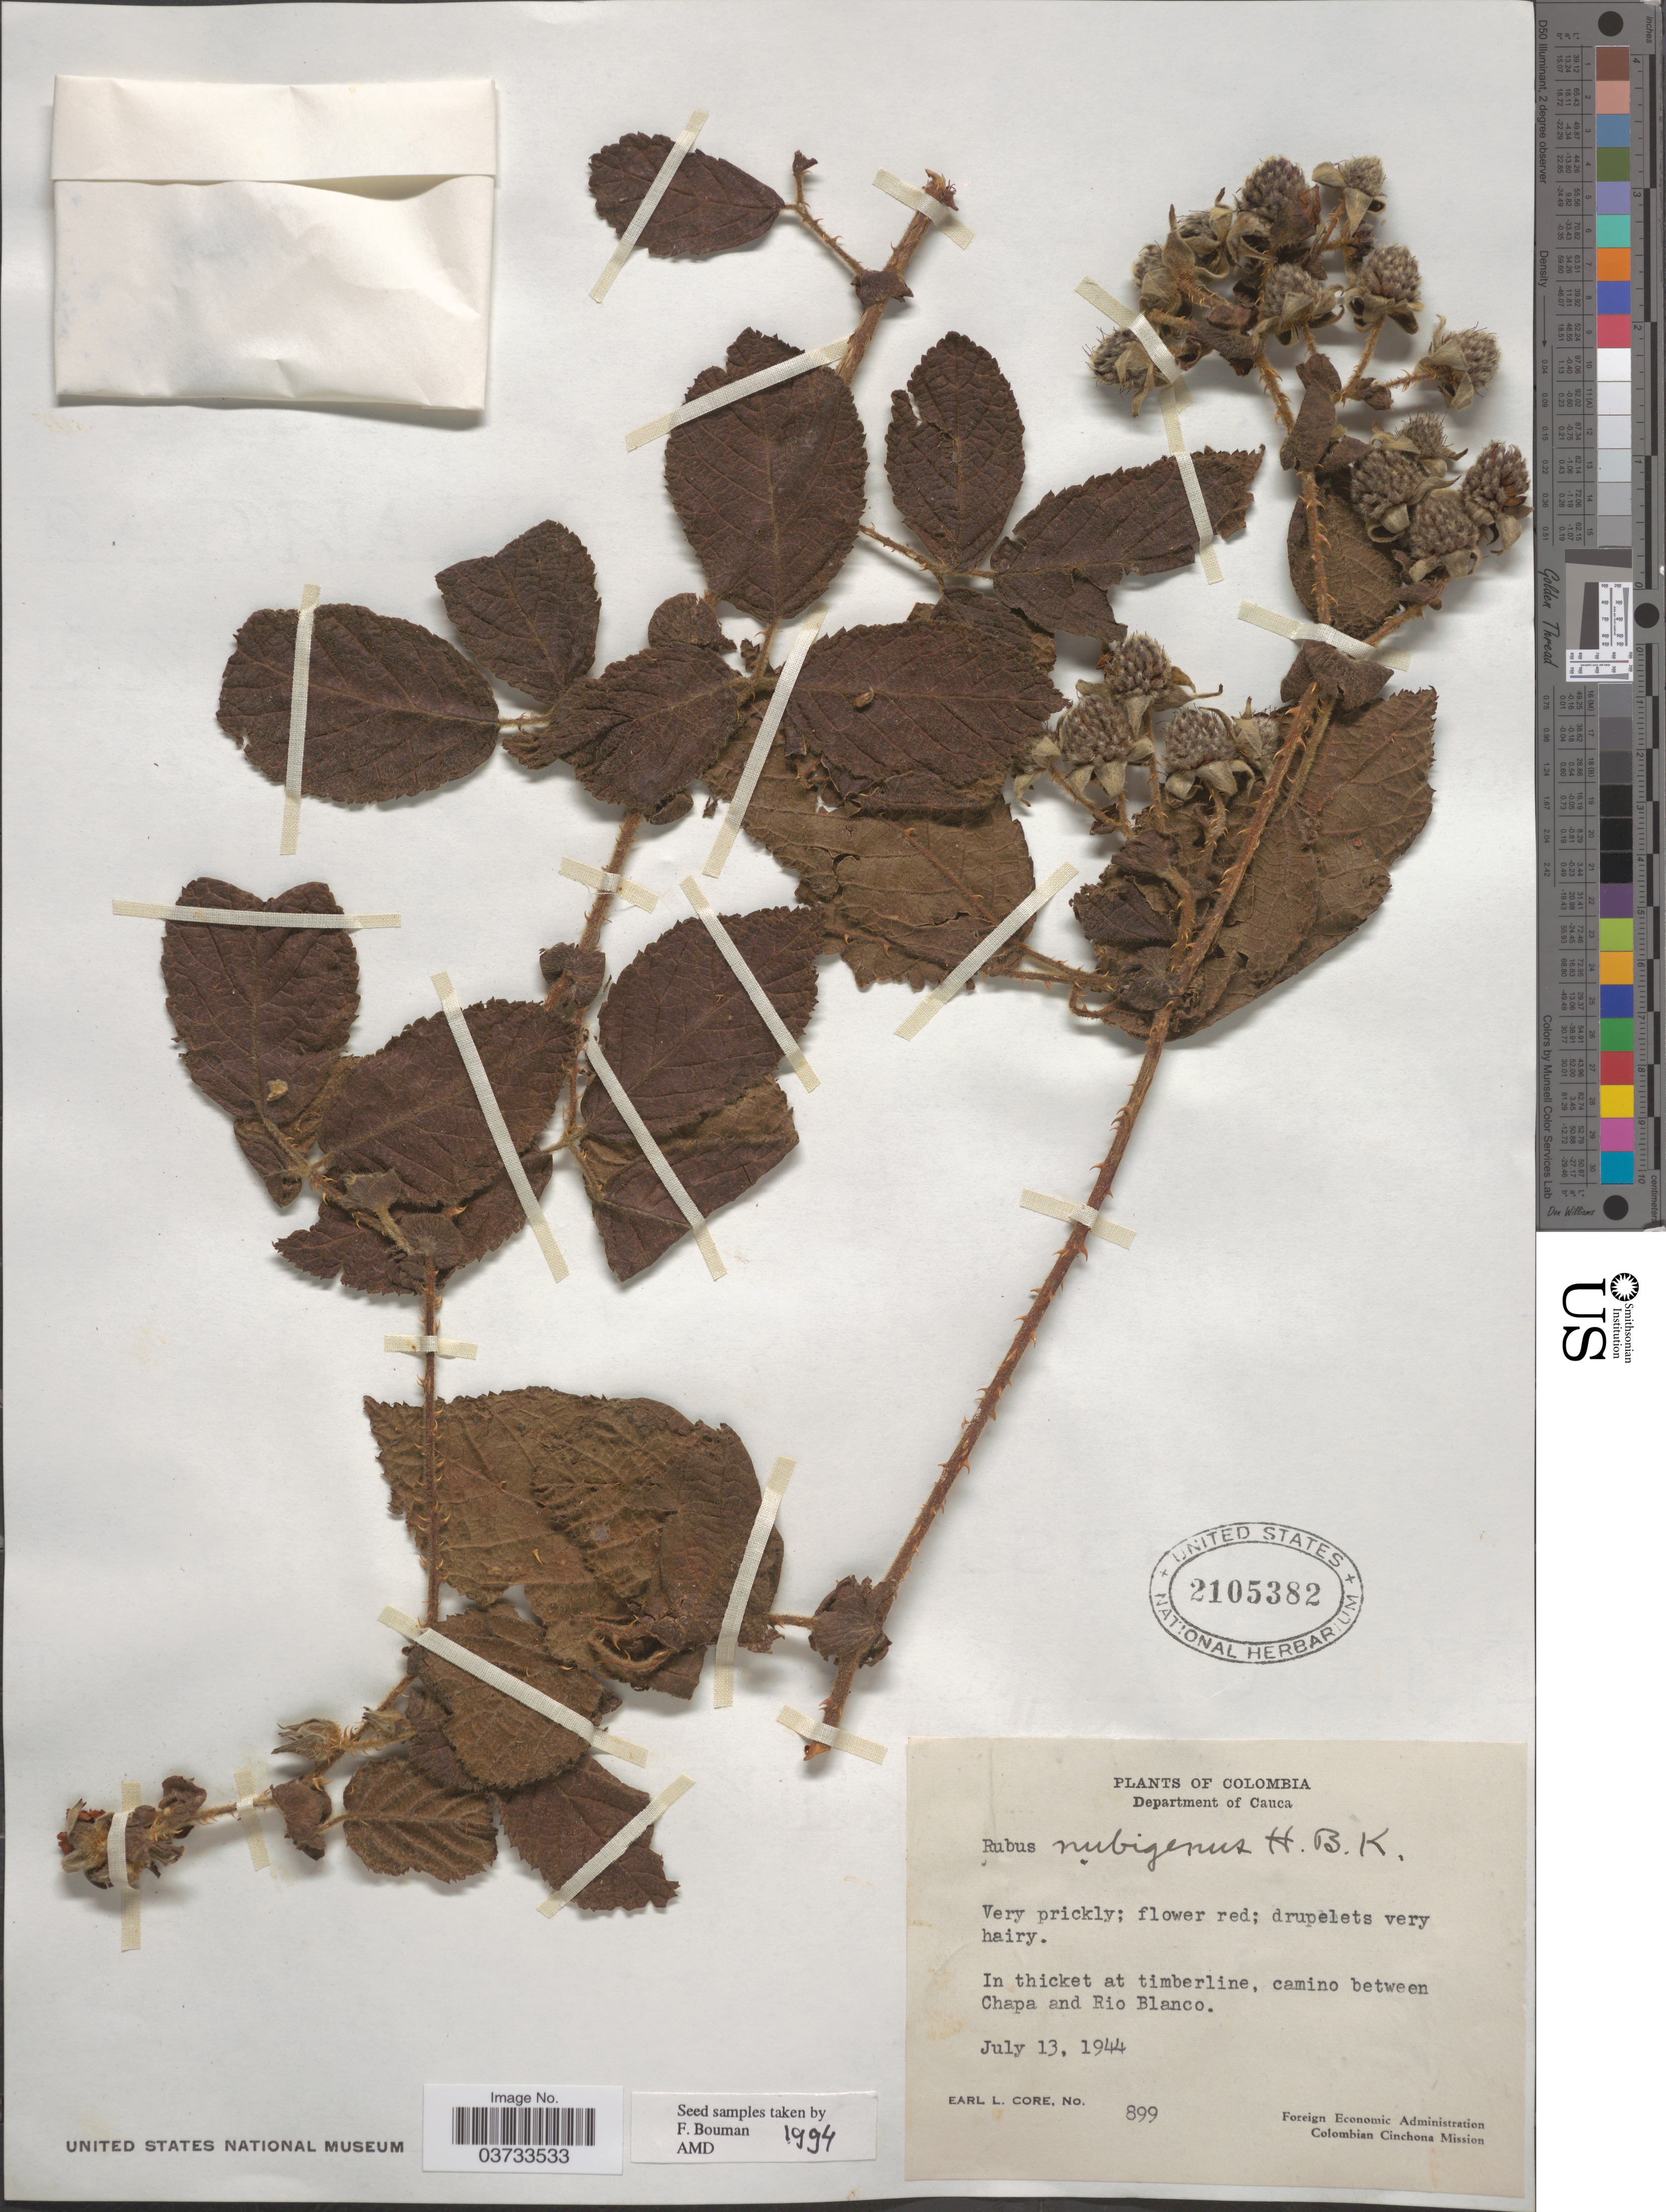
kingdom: Plantae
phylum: Tracheophyta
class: Magnoliopsida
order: Rosales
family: Rosaceae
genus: Rubus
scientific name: Rubus nubigenus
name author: Kunth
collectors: E. L. Core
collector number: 899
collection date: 1944-07-13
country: Colombia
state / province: Cauca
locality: Department of Cauca. In thicket at timberline, camino between Chapa and Rio Blanco.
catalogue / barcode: US 2105382